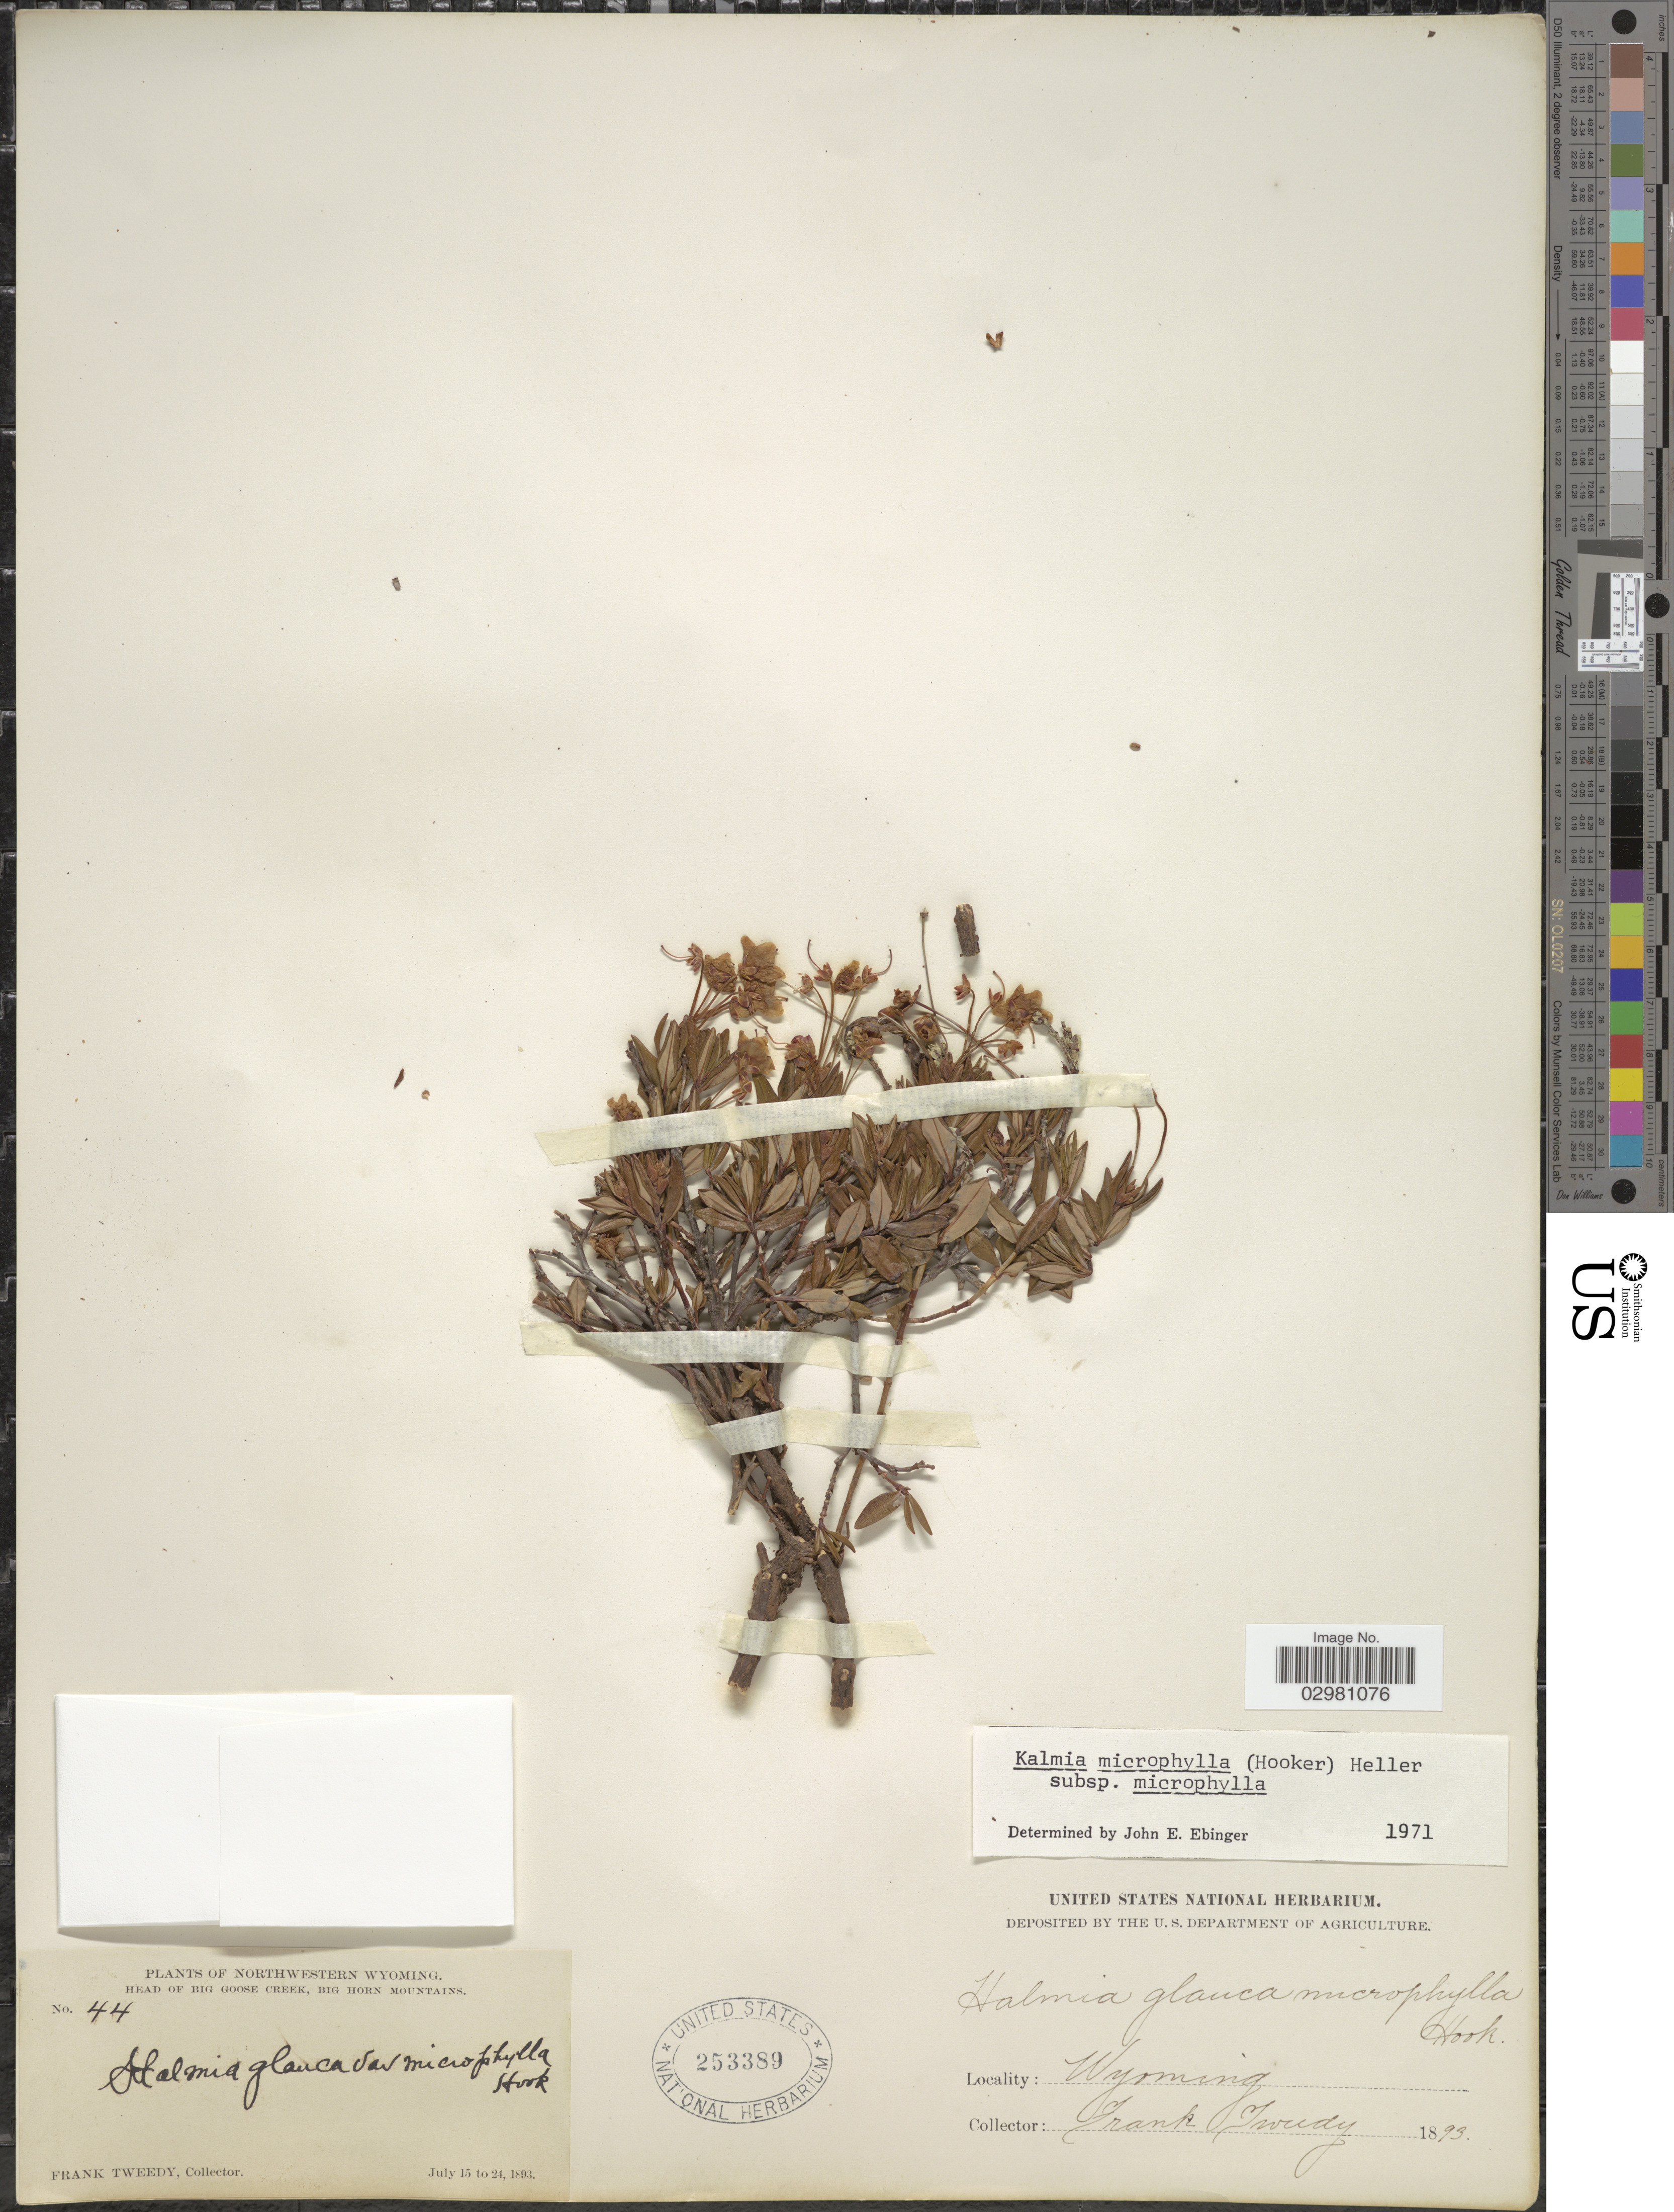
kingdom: Plantae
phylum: Tracheophyta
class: Magnoliopsida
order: Ericales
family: Ericaceae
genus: Kalmia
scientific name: Kalmia microphylla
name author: (Hook.) A. Heller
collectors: F. Tweedy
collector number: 44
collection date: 1893-07-15/1893-07-24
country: United States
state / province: Wyoming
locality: Northwestern Wyoming. Head of Big Goose Creek, Big Horn Mountains.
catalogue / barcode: US 253389